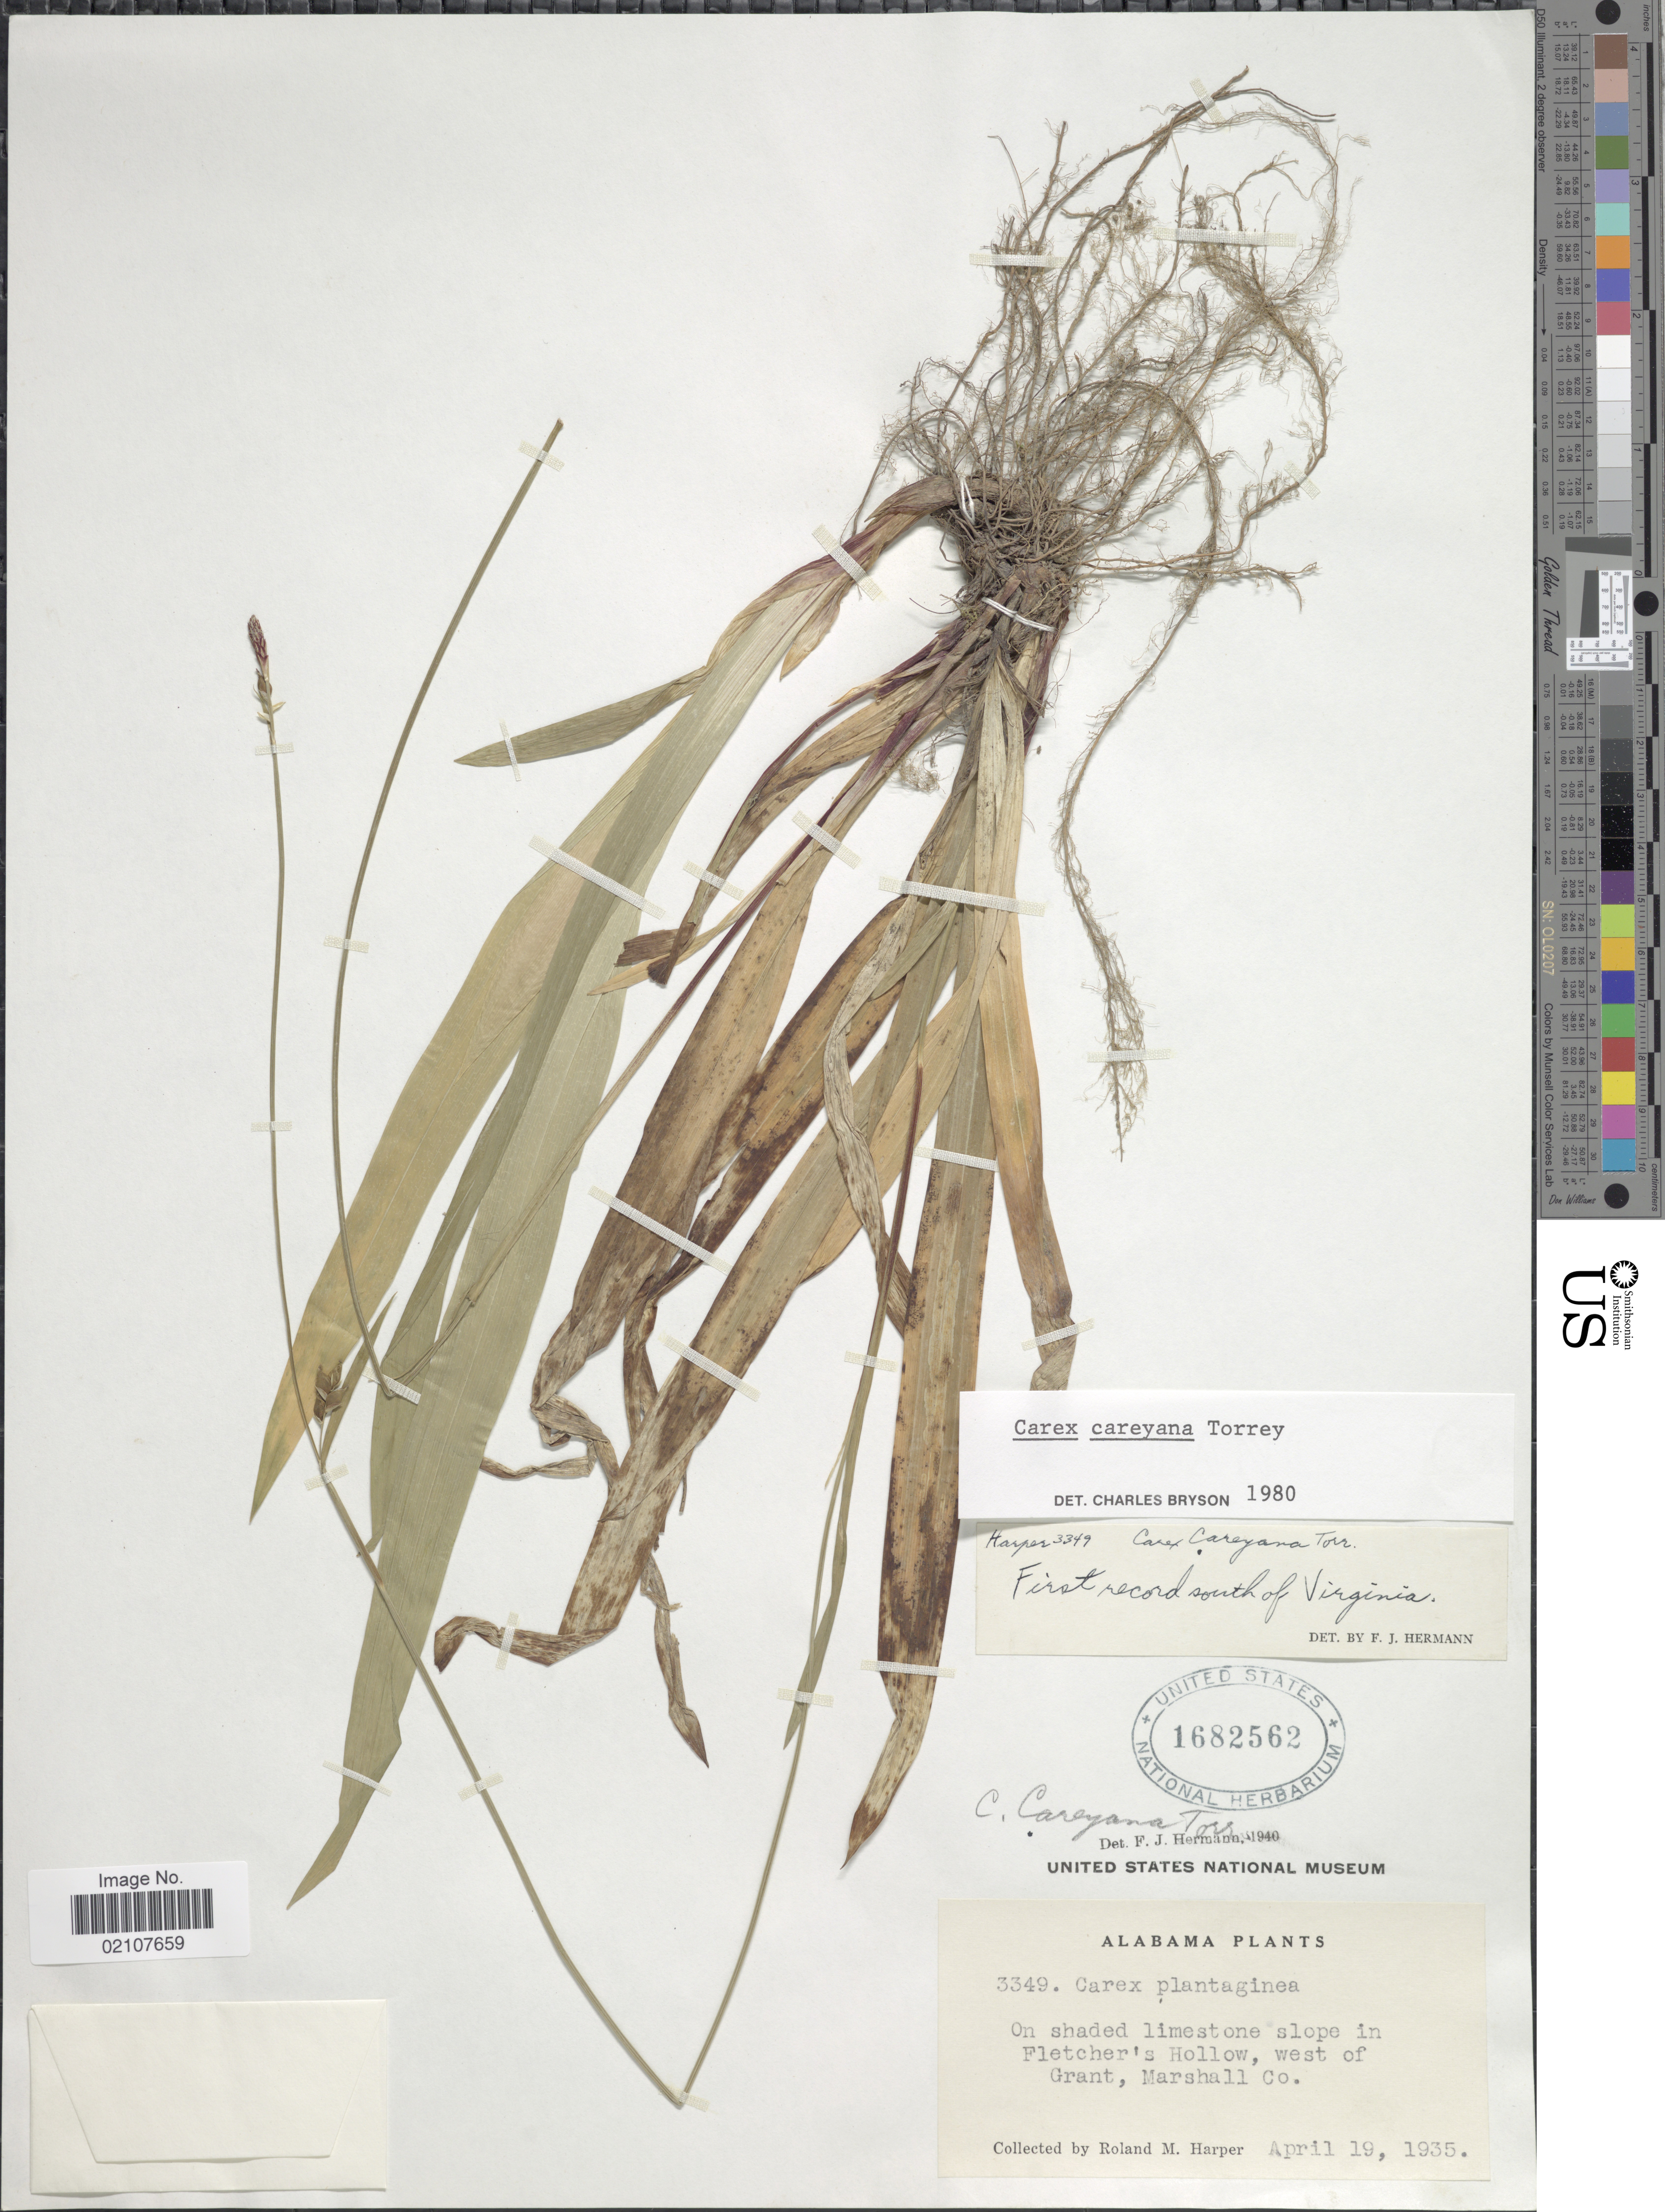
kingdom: Plantae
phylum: Tracheophyta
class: Liliopsida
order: Poales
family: Cyperaceae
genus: Carex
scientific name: Carex careyana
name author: Torr. ex Dewey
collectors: R. M. Harper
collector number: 3349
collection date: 1935-04-19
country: United States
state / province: Alabama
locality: On shaded limestone slope in Fletcher's Hollow, west of Grant, Marshall Co.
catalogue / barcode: US 1682562